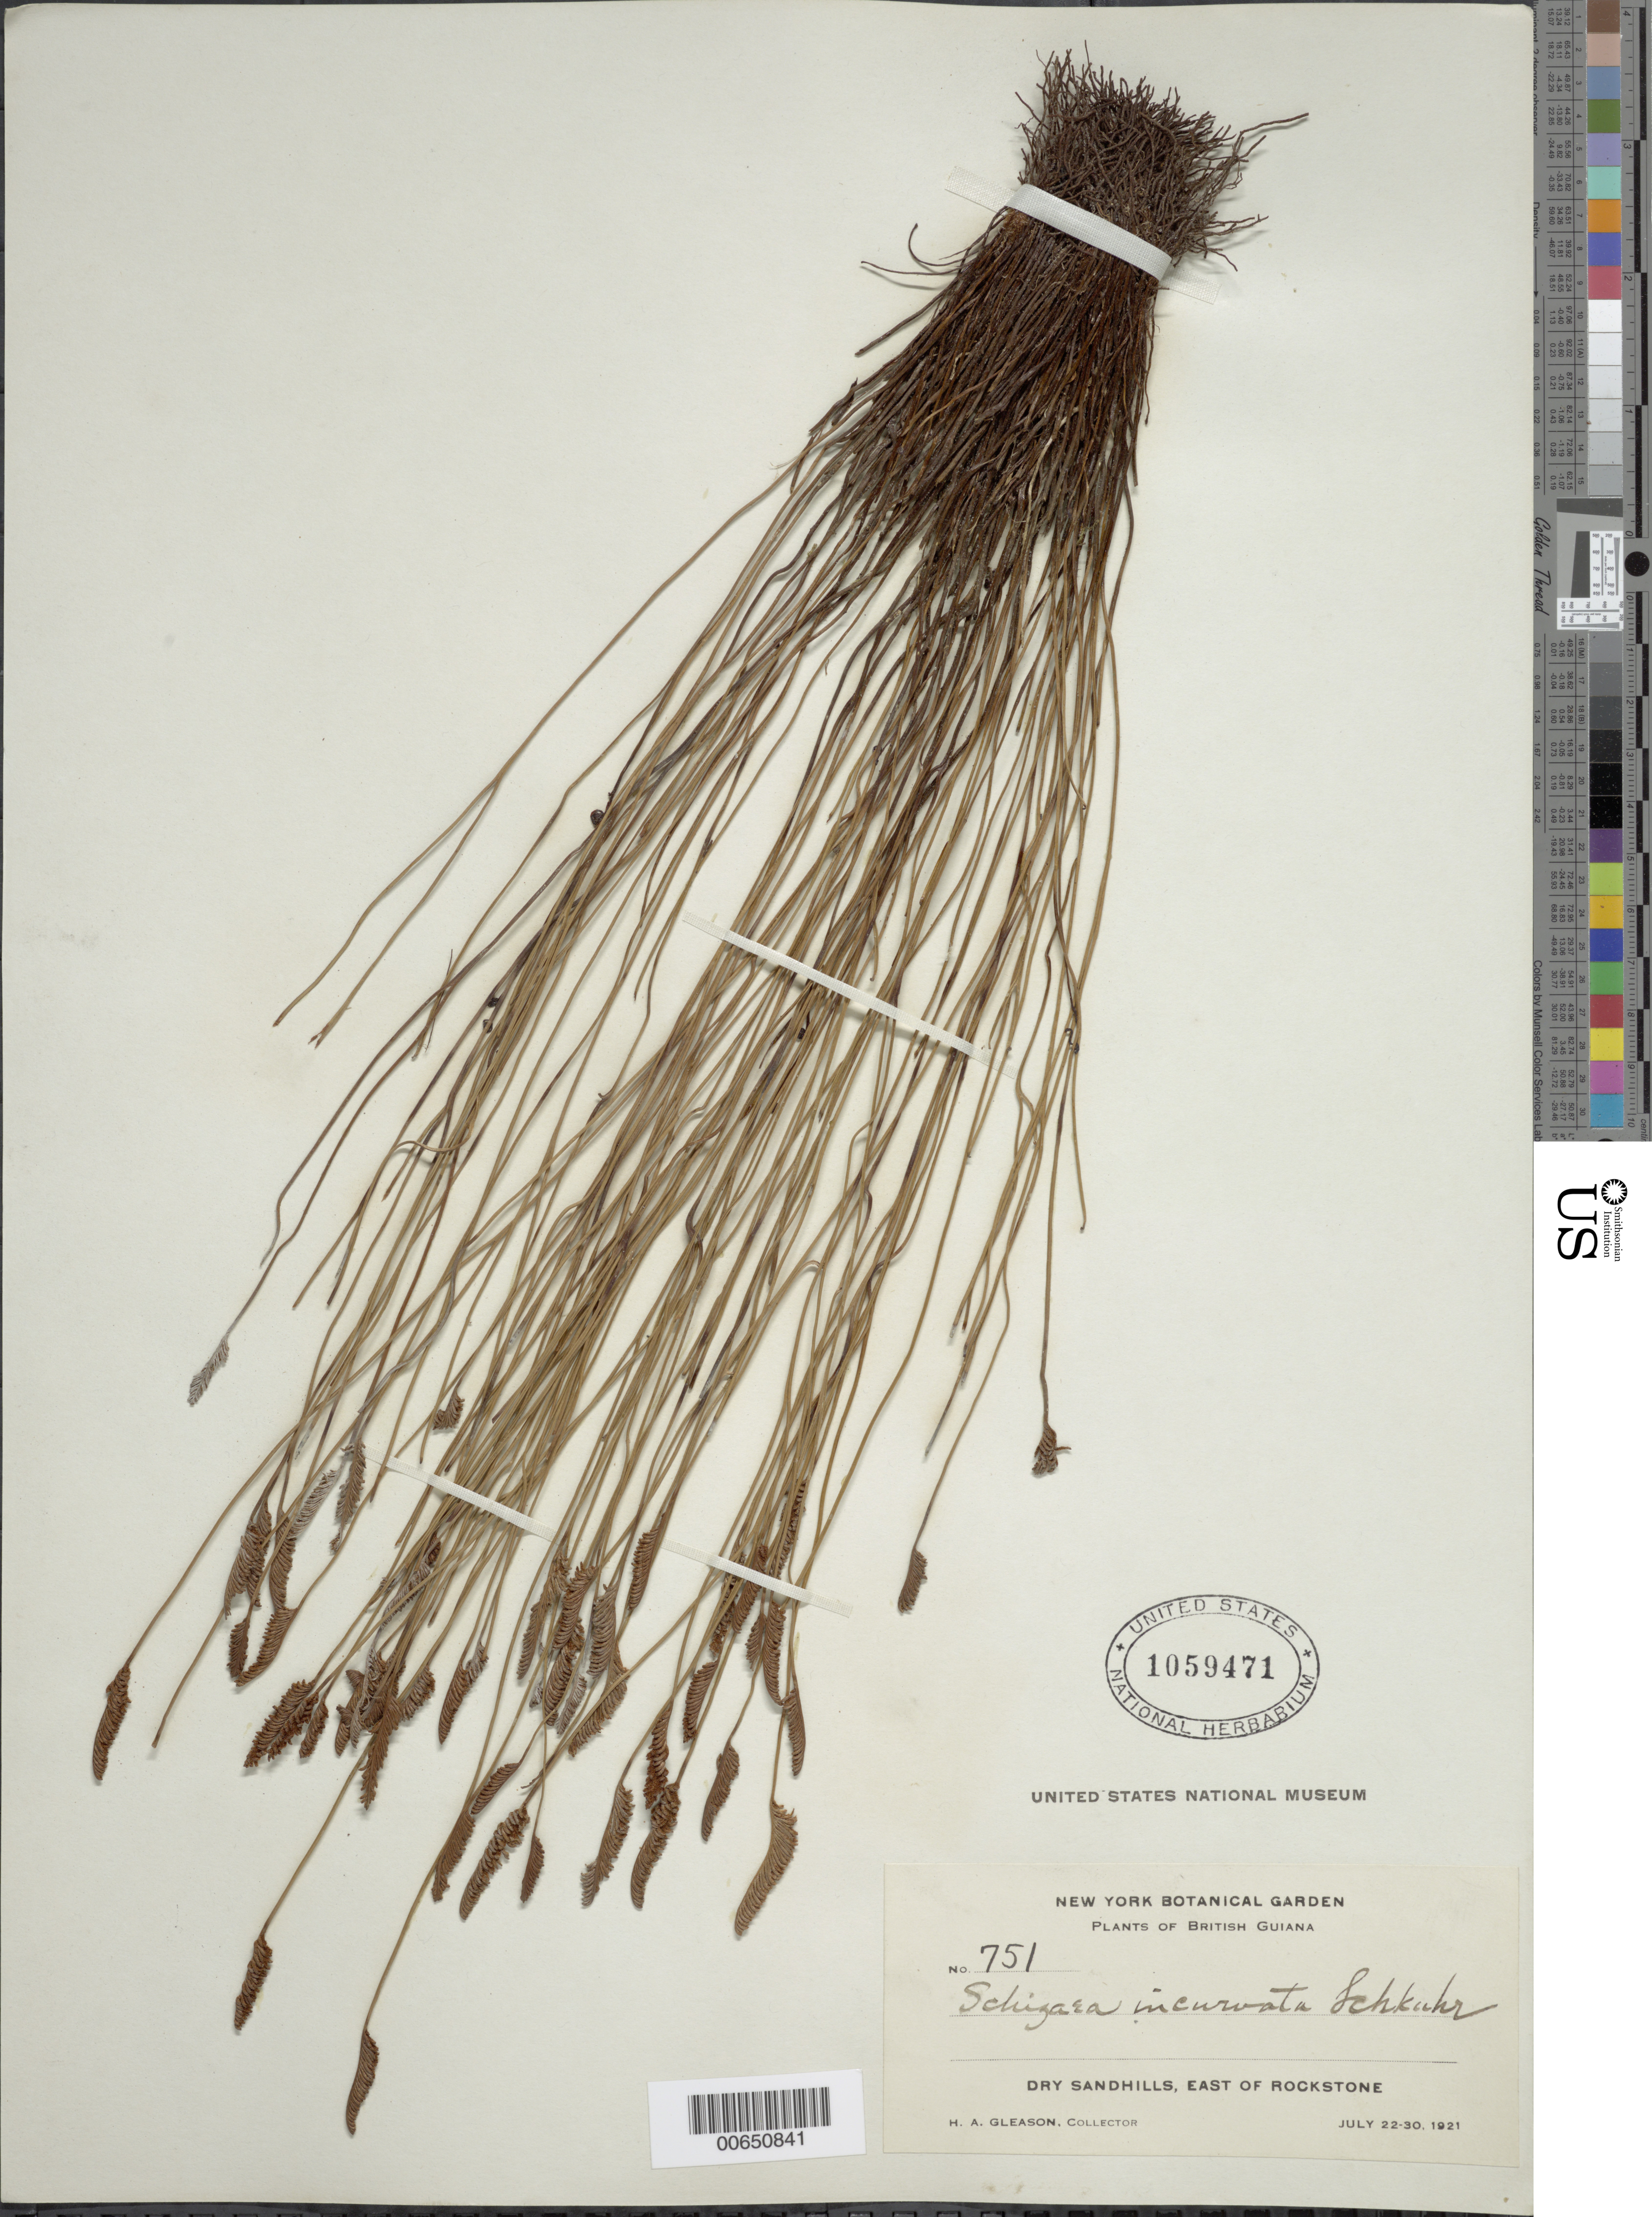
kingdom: Plantae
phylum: Tracheophyta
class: Polypodiopsida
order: Schizaeales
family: Schizaeaceae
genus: Schizaea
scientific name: Schizaea incurvata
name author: Schkuhr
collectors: H. A. Gleason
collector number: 751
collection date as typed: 22-Jul-21 to 30-Jul-21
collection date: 1921-07-22/1921-07-30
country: Guyana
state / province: U. Demerara-Berbice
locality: Rockstone, E of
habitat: Dry sandhills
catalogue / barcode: US 1059471